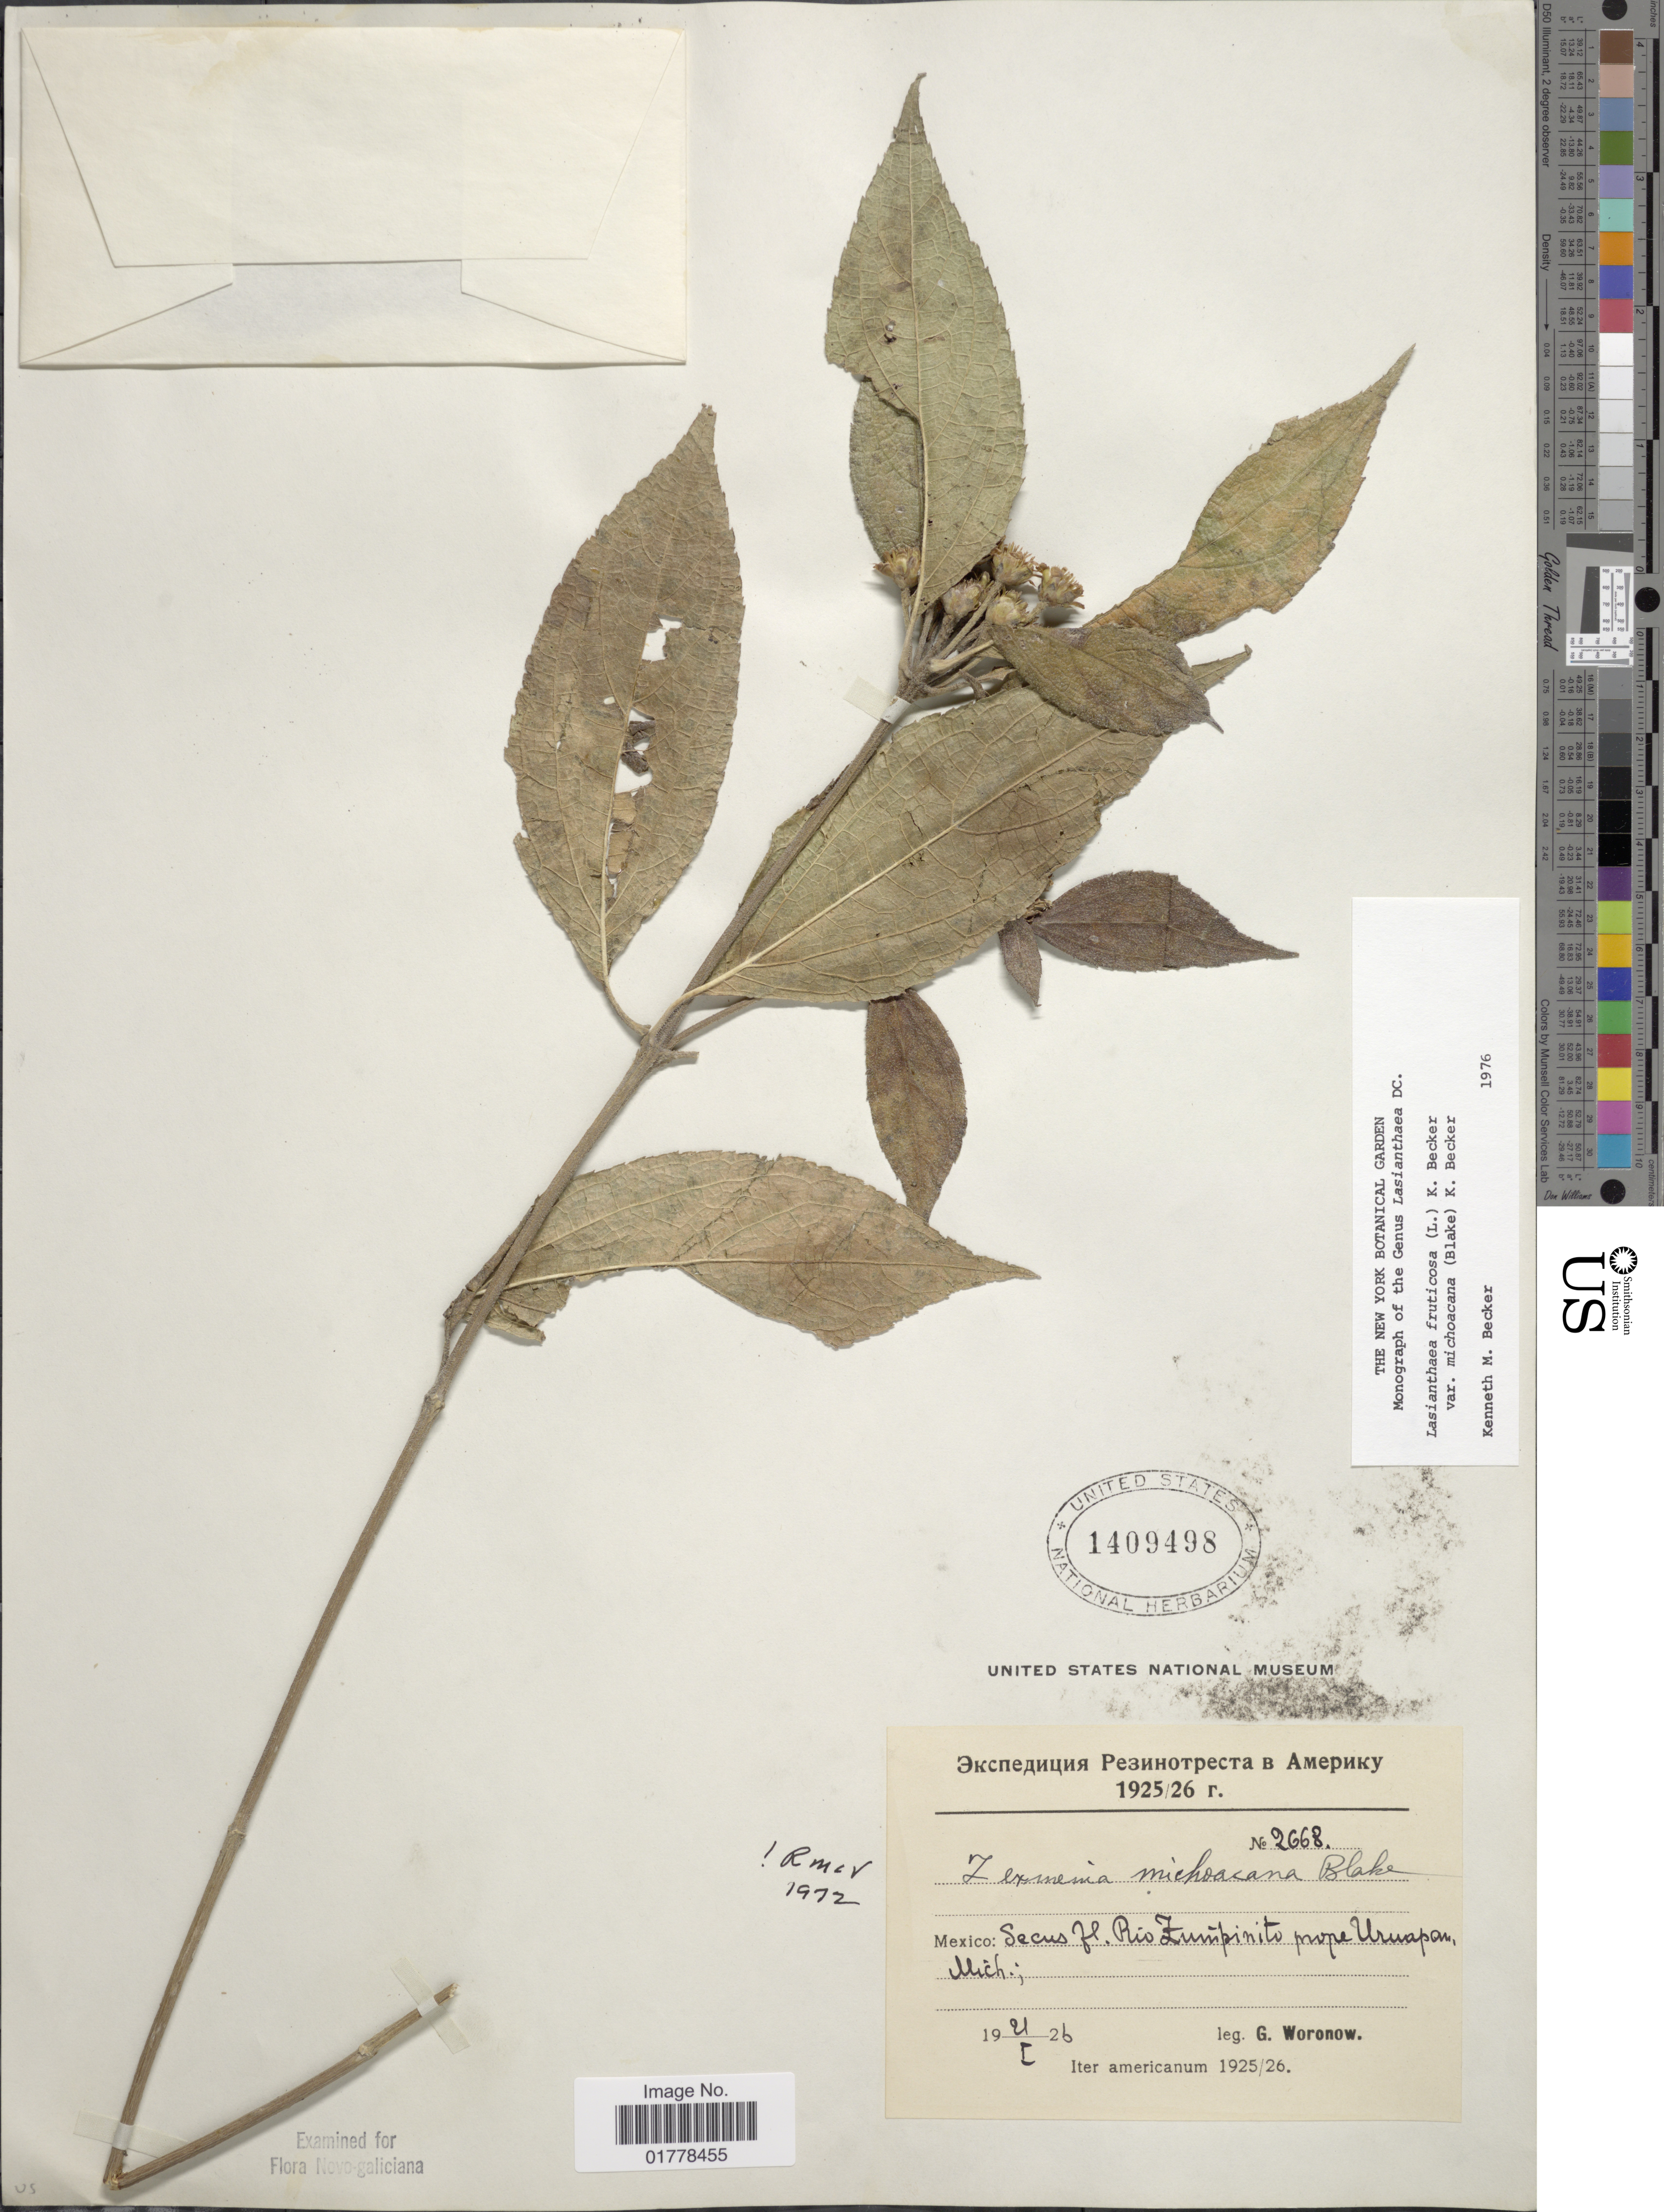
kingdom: Plantae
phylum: Tracheophyta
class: Magnoliopsida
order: Asterales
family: Asteraceae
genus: Lasianthaea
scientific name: Lasianthaea fruticosa var. michoacana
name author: (S.F. Blake) K.M. Becker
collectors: G. Woronow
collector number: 2668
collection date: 1926-01-21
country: Mexico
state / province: Michoacán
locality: Mexico: Secus fl. Rio Zumpinito prope Uruapan, Mich.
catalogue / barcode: US 1409498